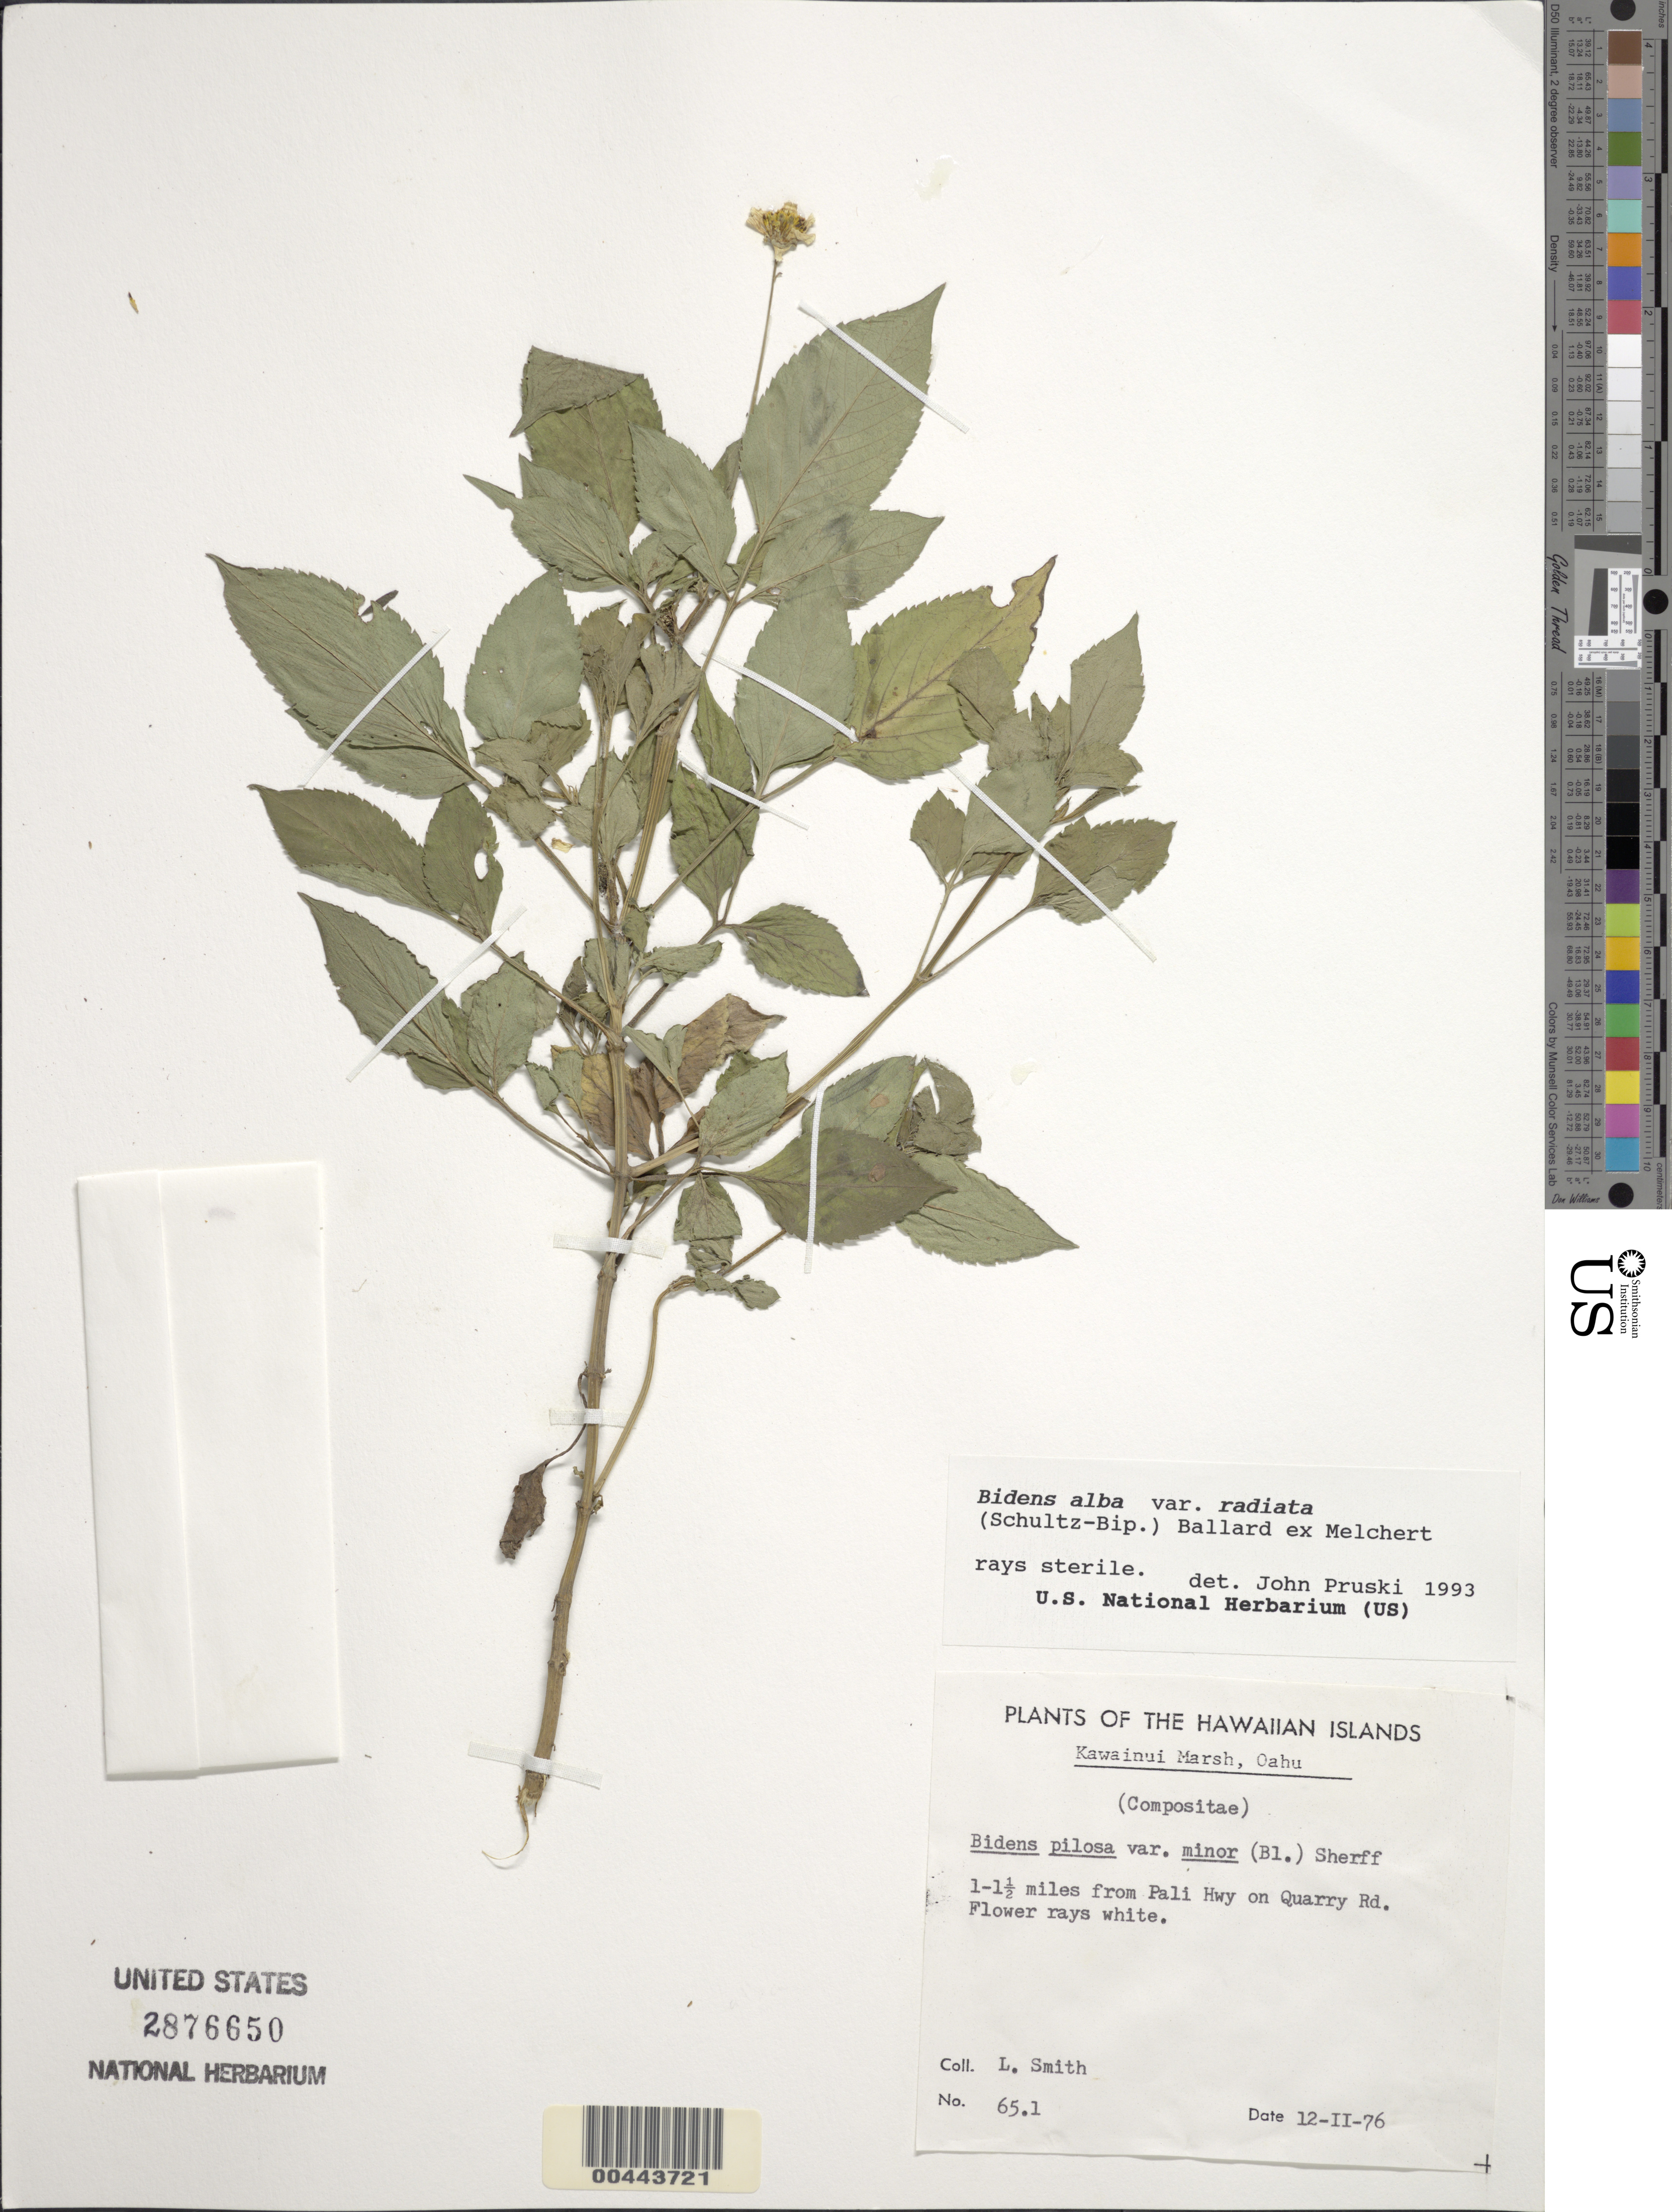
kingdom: Plantae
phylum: Tracheophyta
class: Magnoliopsida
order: Asterales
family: Asteraceae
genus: Bidens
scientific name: Bidens alba var. radiata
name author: (Sch. Bip.) R.E. Ballard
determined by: Pruski, J. F.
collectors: L. Smith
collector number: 65.1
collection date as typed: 12 Feb 1976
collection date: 1976-02-12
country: United States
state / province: Hawaii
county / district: Honolulu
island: Oahu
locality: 1 to 1.5 mi from Pali Highway on Quarry Road, Kawainui Marsh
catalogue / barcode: US 2876650